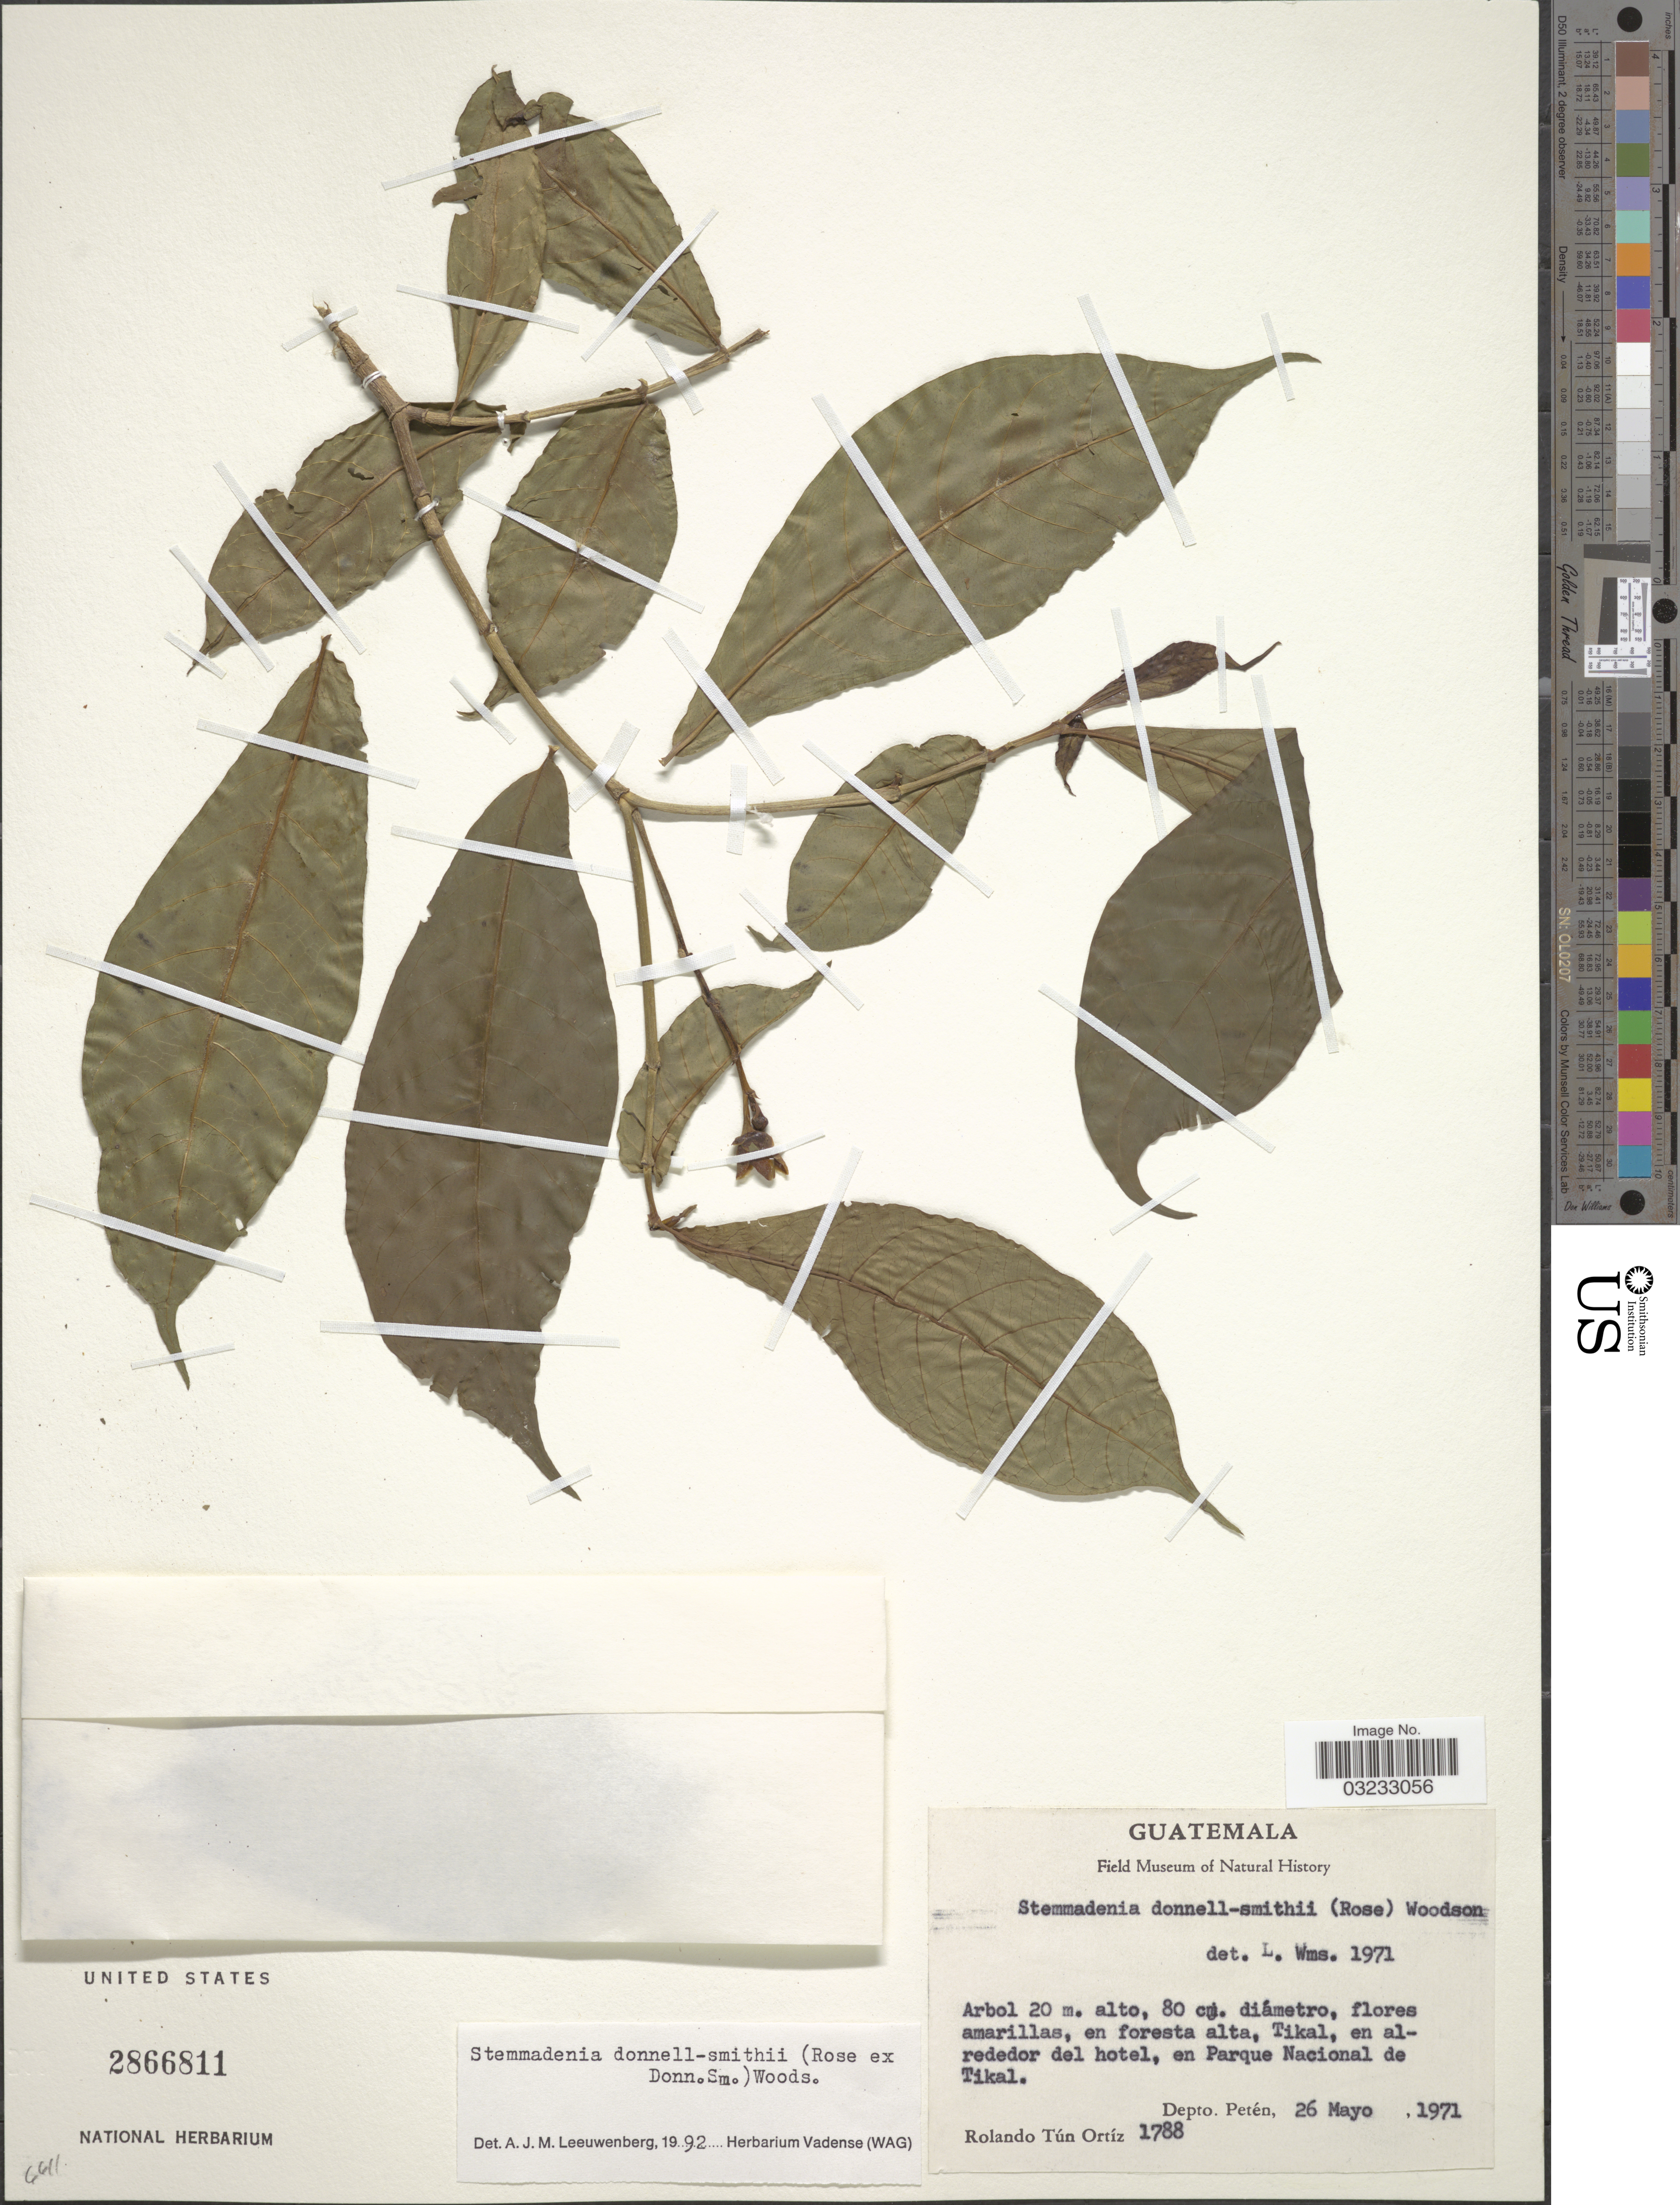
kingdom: Plantae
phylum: Tracheophyta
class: Magnoliopsida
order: Gentianales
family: Apocynaceae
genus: Stemmadenia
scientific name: Stemmadenia donnell-smithii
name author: (Rose ex Donn. Sm.) Woodson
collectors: R. Ortiz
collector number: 1788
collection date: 1971-05-26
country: Guatemala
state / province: El Petén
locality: Tikal, en alrededor del hotel, en Parque Nacional de Tikal, Depto. Petén.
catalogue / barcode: US 2866811